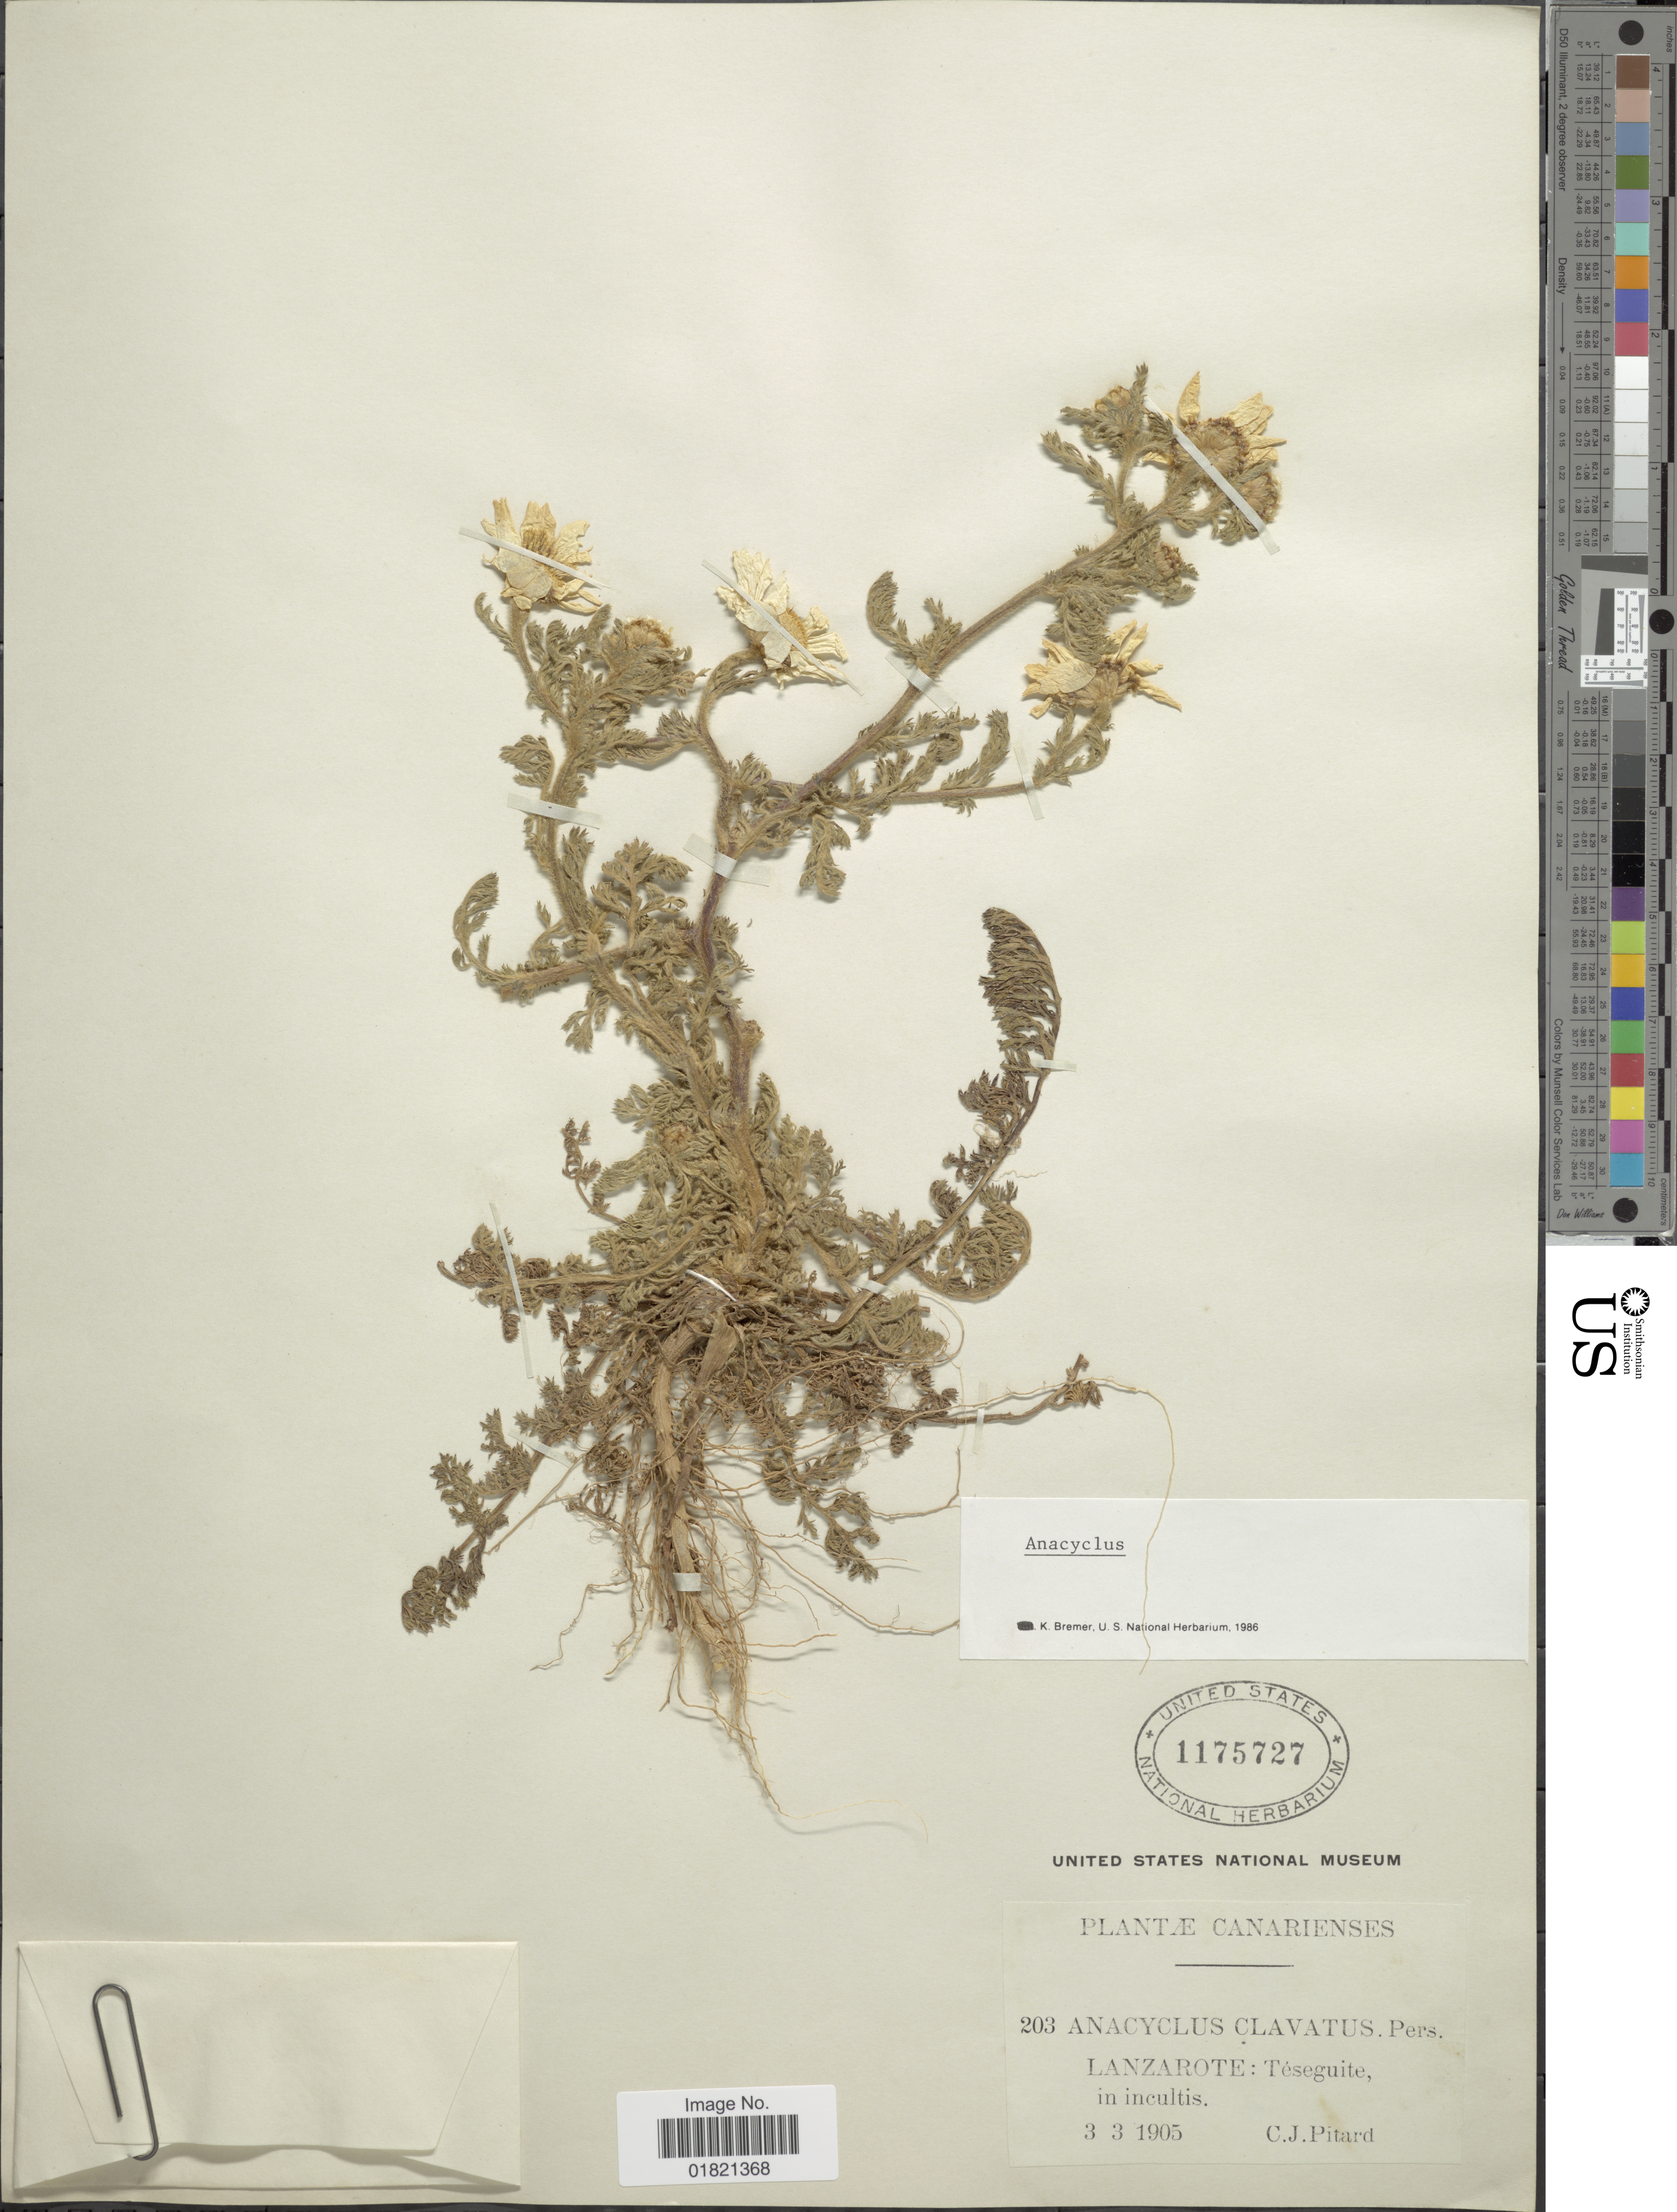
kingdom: Plantae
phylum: Tracheophyta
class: Magnoliopsida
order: Asterales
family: Asteraceae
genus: Anacyclus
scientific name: Anacyclus clavatus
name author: Pers.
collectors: C. Pitard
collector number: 203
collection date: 1905-03-03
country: Spain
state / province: Canarias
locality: Lanzarote: Téseguite, in incultis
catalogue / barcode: US 1175727